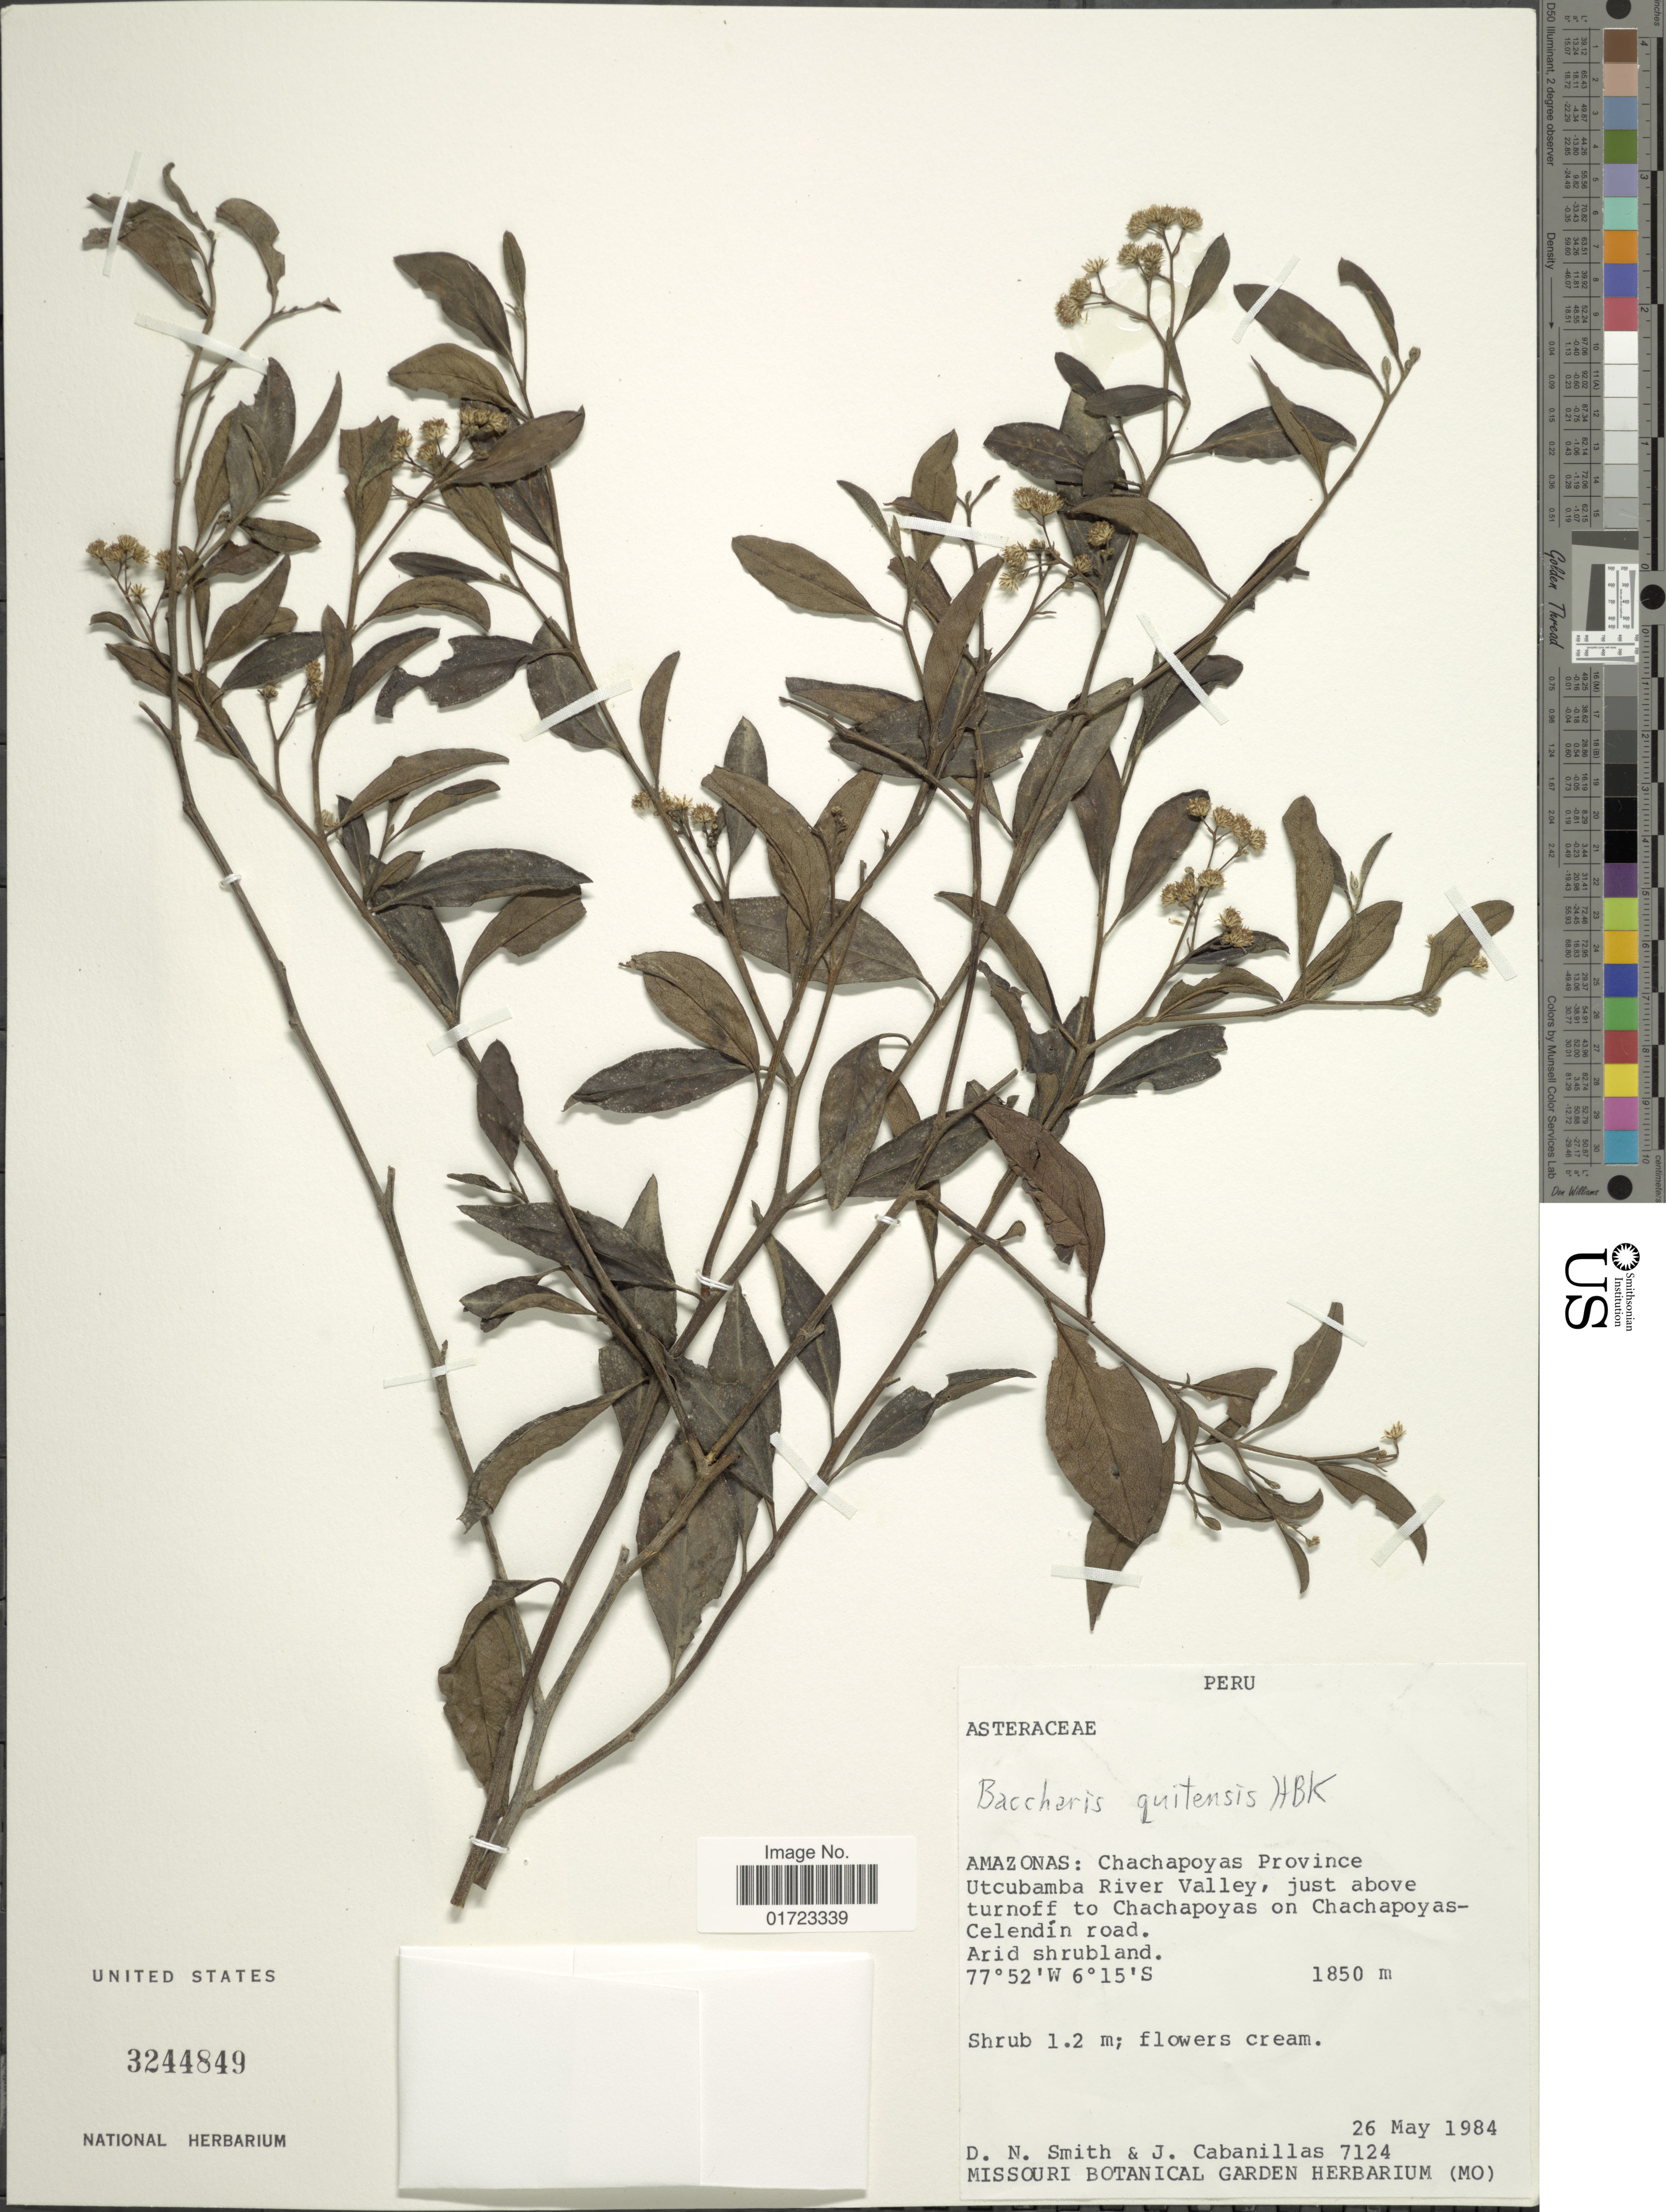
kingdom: Plantae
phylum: Tracheophyta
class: Magnoliopsida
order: Asterales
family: Asteraceae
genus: Baccharis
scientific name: Baccharis quitensis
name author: Kunth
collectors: D. Smith & J. Cabanillas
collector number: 7124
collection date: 1984-05-26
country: Peru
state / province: Amazonas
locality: Amazonas: Chachapoyas Province Utcubamba River Valley, just above turnoff to Chachapoyas on Chachapoyas-Celendin road.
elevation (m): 1850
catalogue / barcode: US 3244849